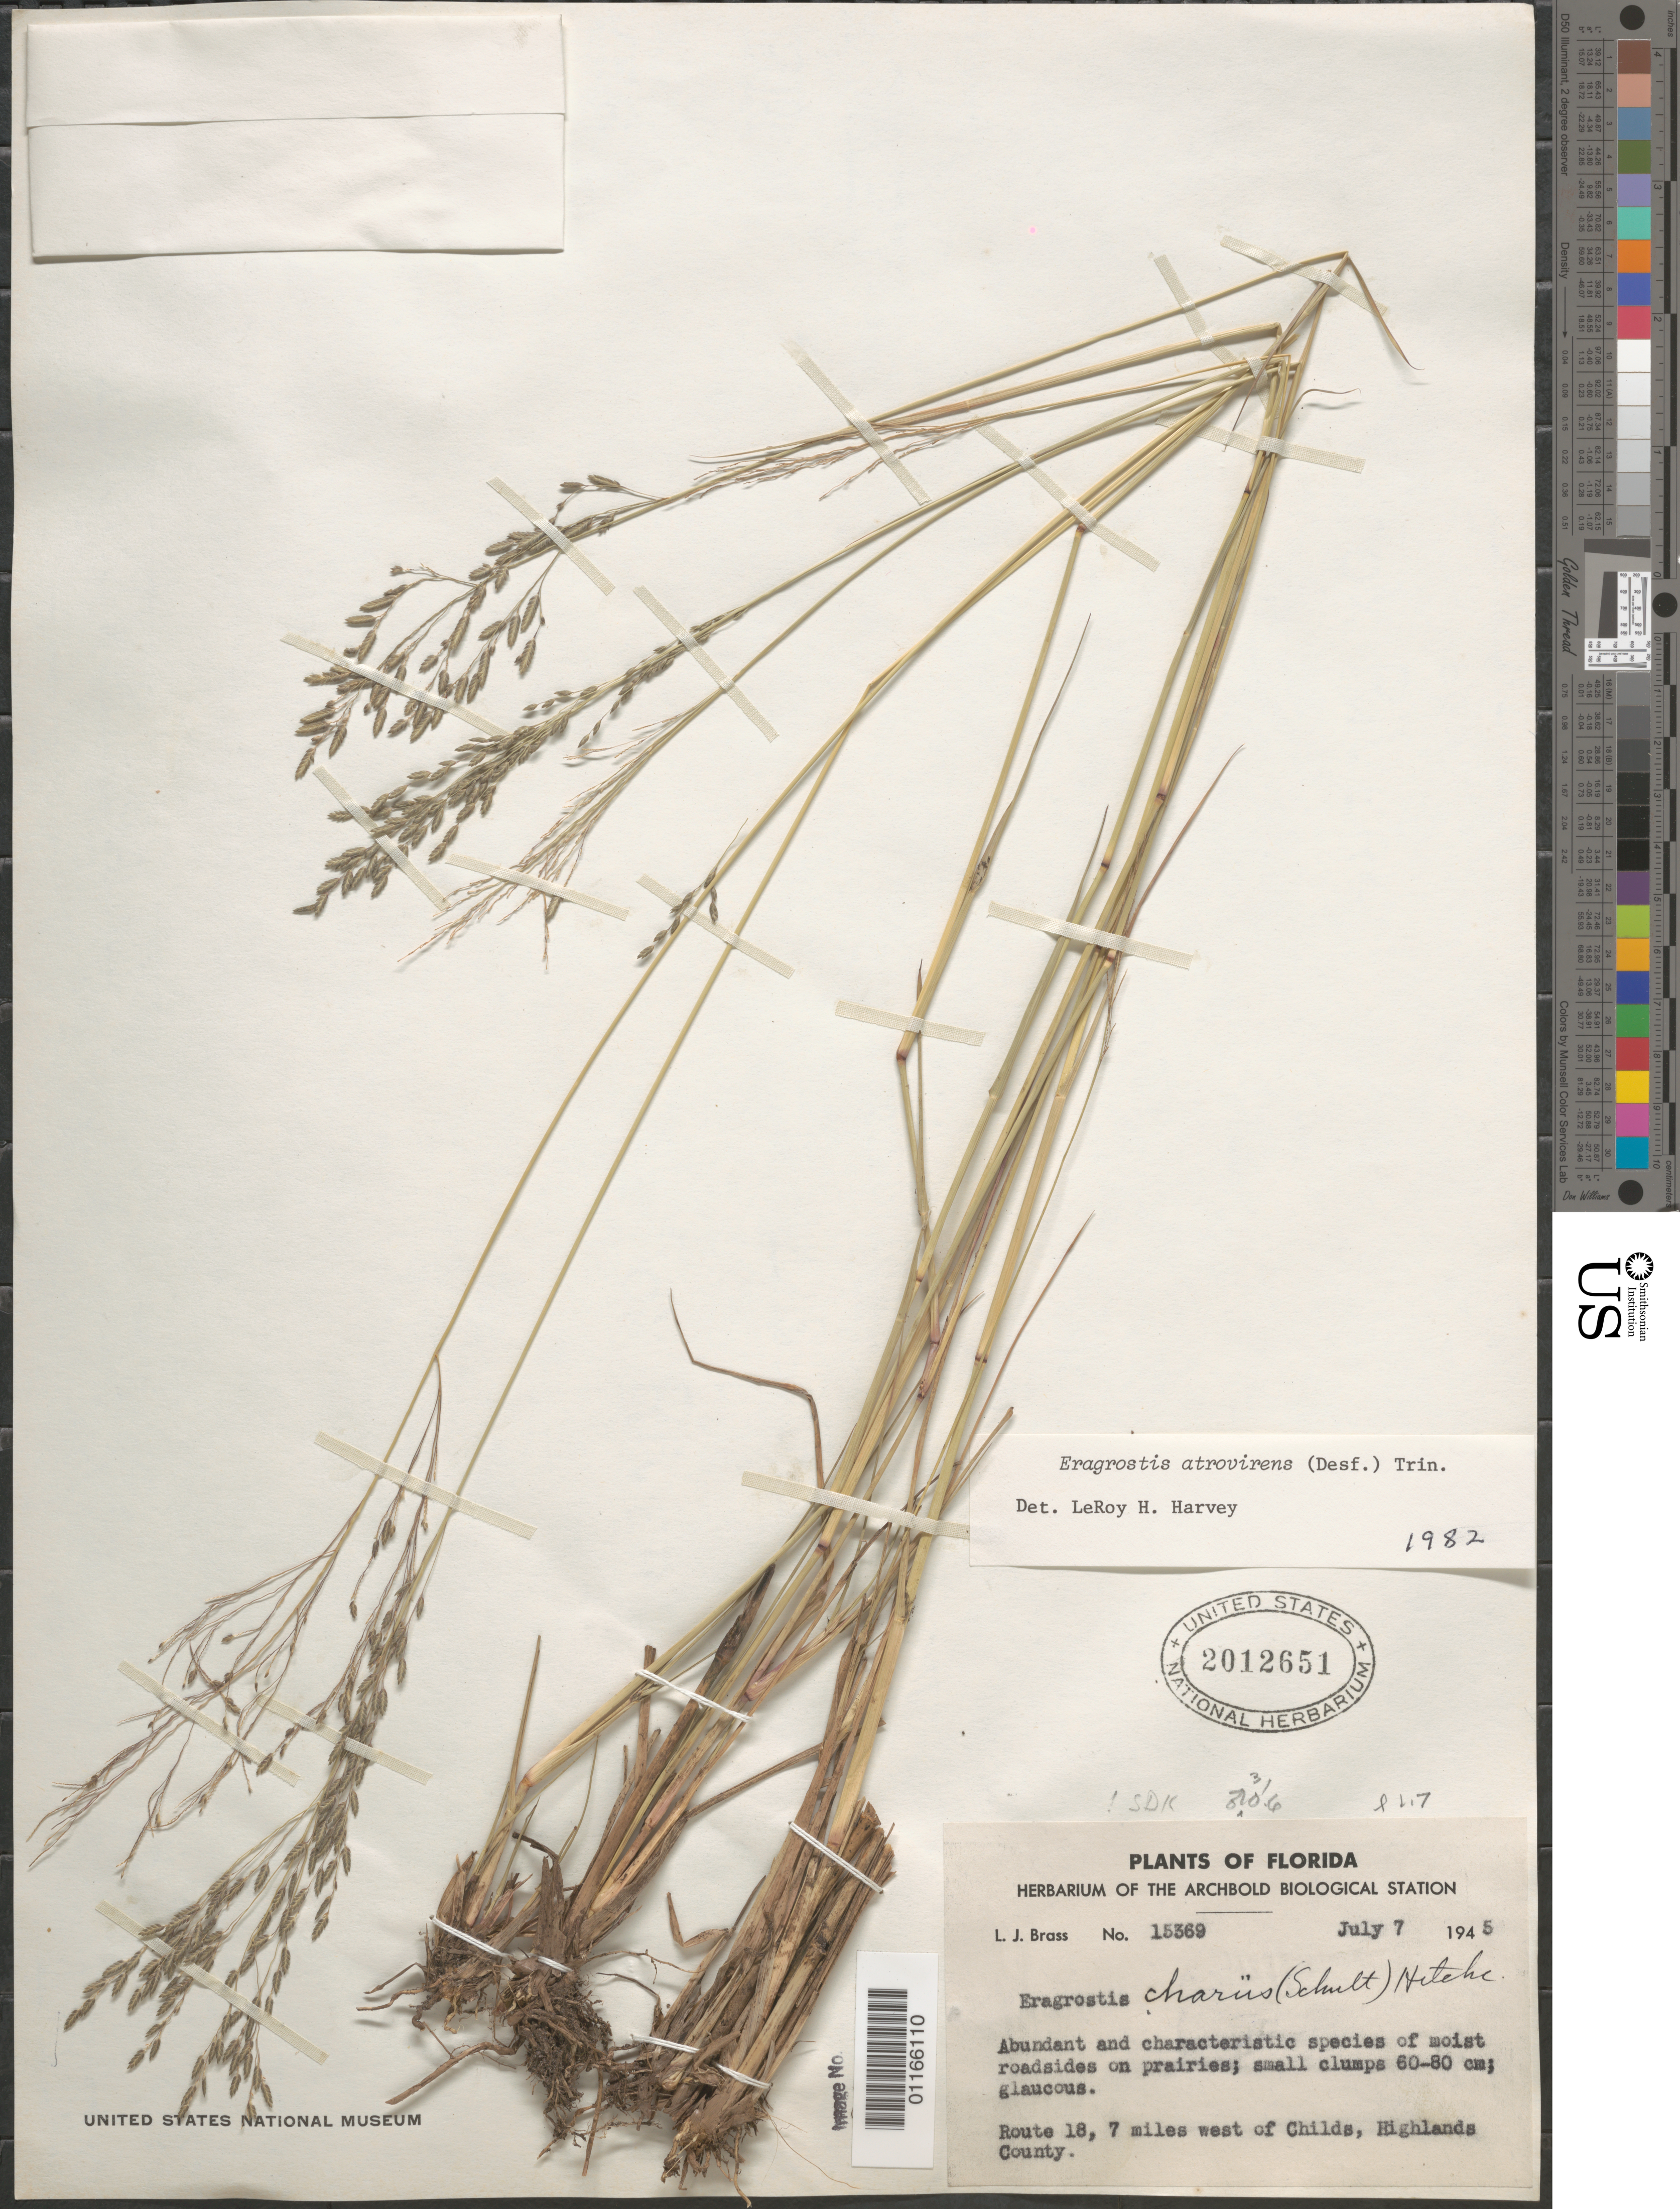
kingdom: Plantae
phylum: Tracheophyta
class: Liliopsida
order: Poales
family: Poaceae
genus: Eragrostis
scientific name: Eragrostis atrovirens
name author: (Desf.) Trin. ex Steud.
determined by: Harvey, L. H.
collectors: L. J. Brass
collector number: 15369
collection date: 1945-07-07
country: United States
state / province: Florida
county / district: Highlands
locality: Route 18, 7 miles west of Childs.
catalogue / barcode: US 2012651